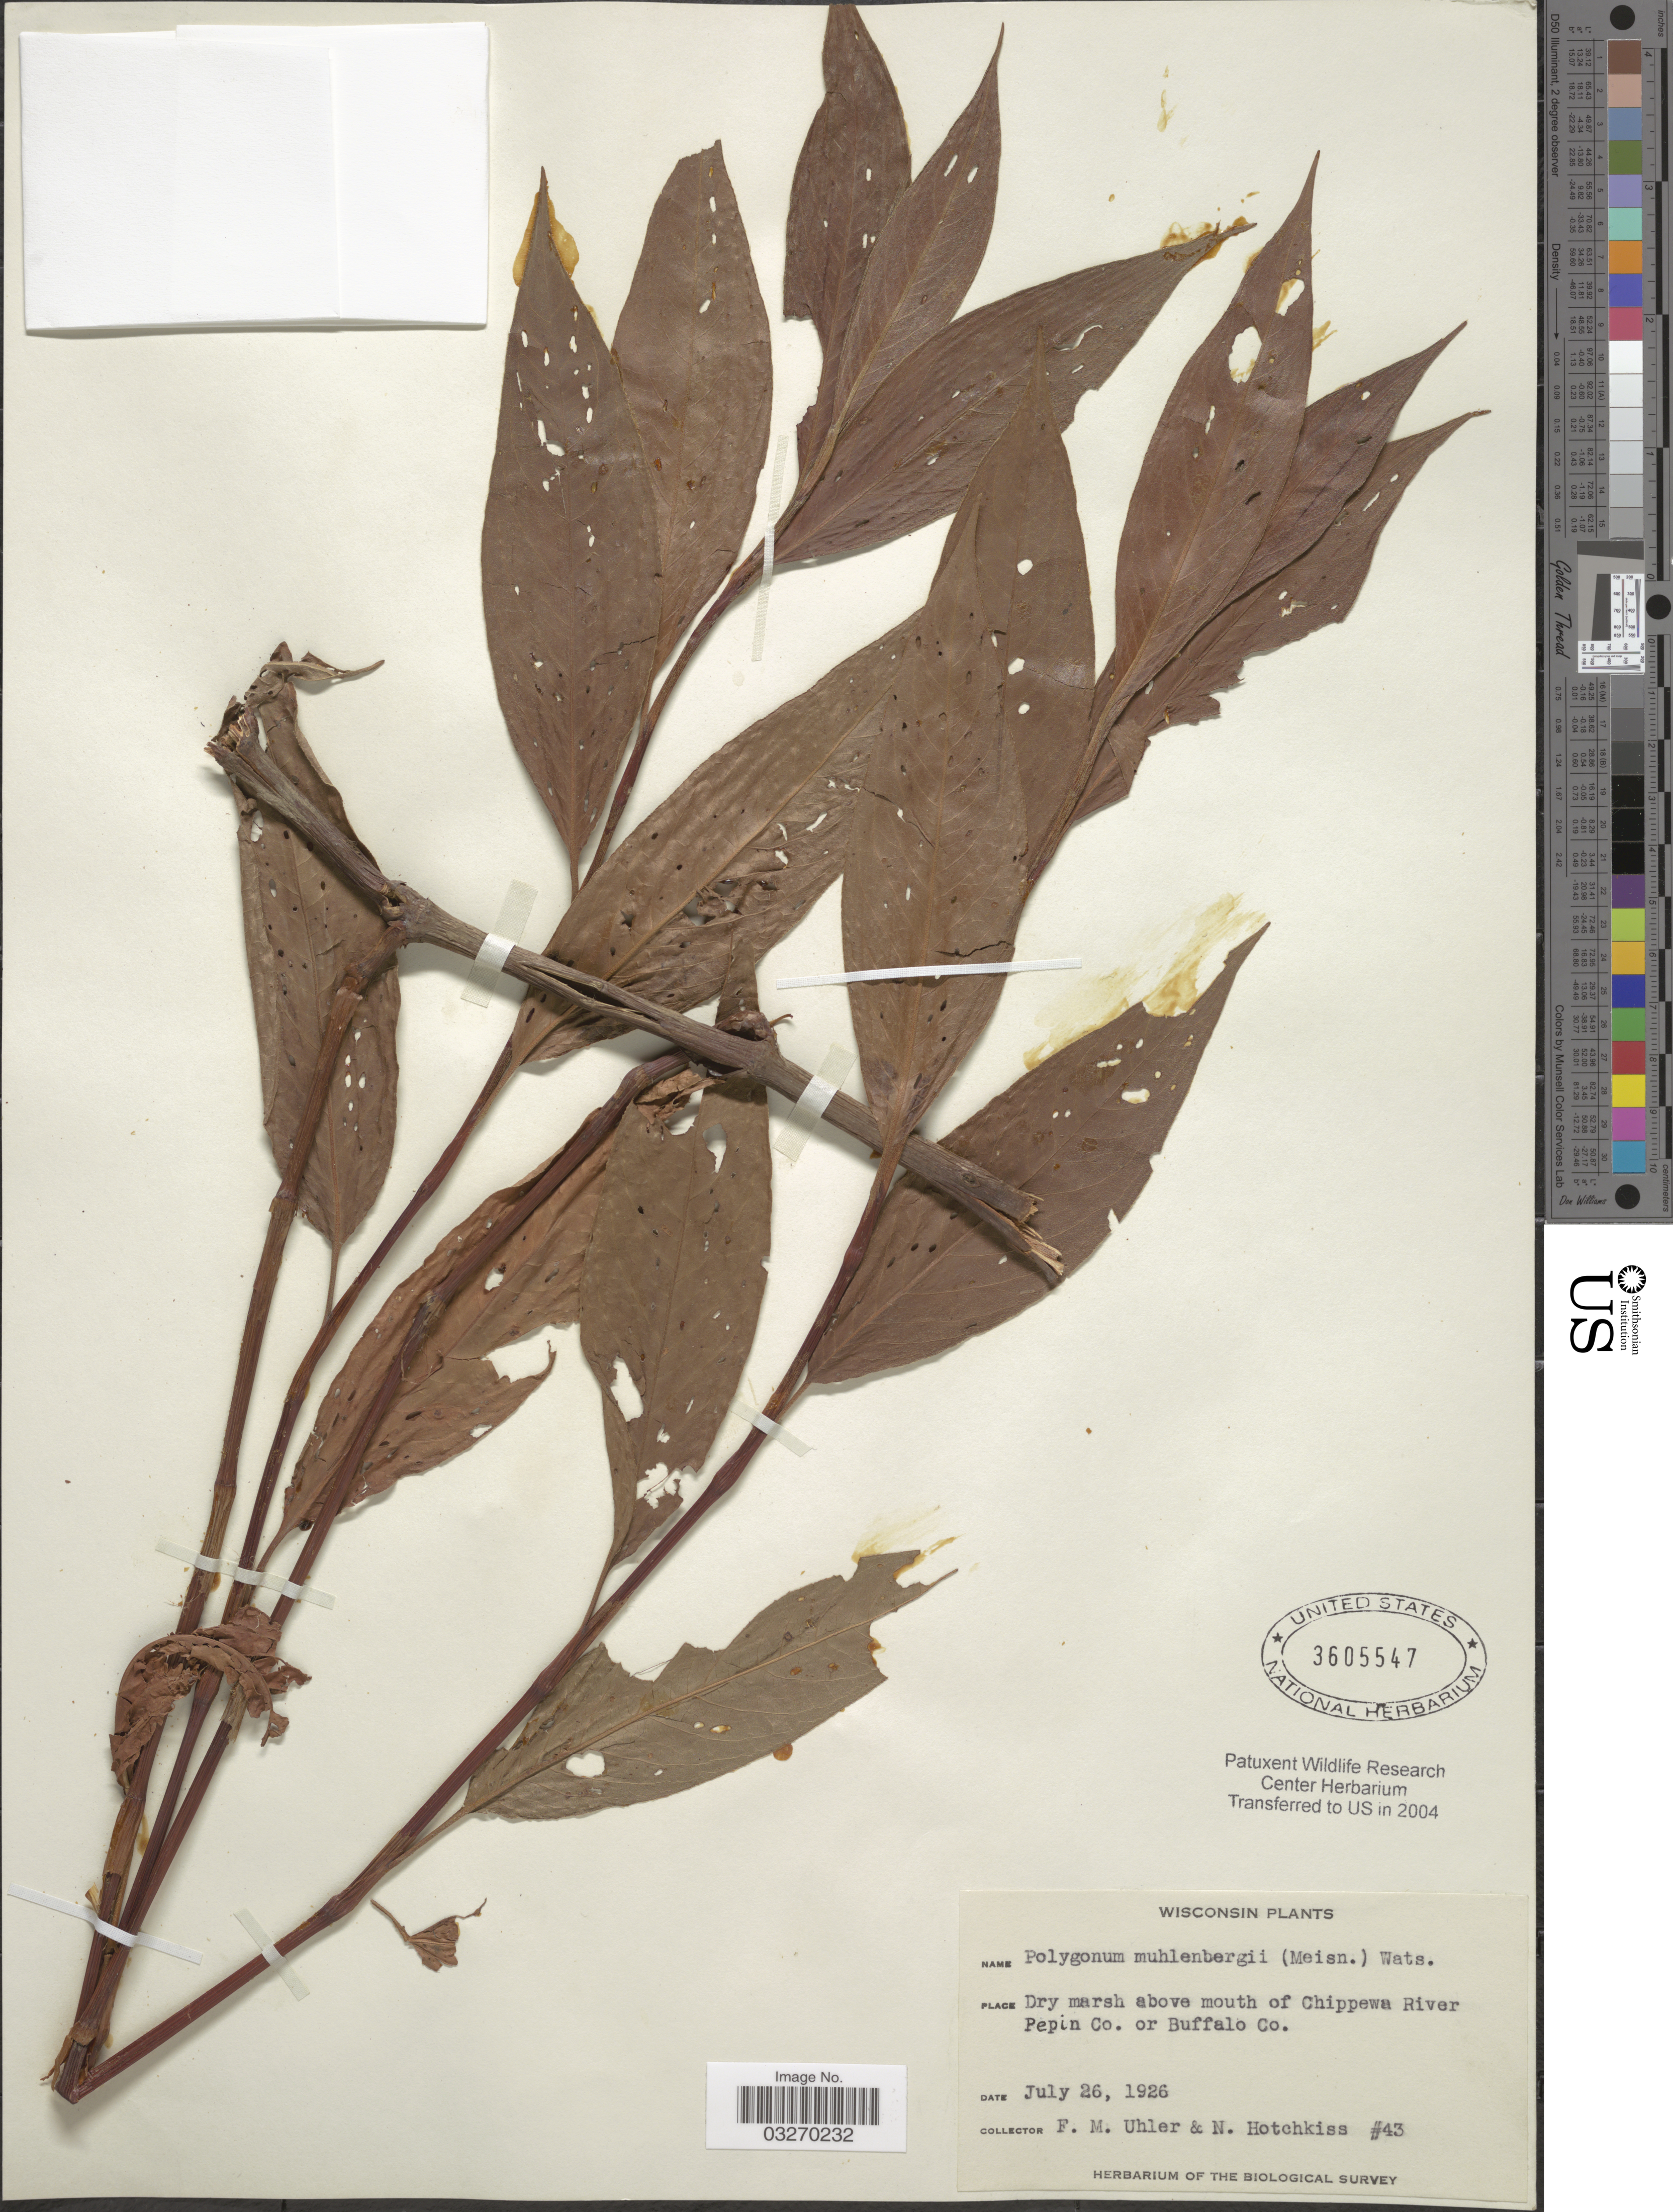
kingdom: Plantae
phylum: Tracheophyta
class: Magnoliopsida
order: Caryophyllales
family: Polygonaceae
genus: Persicaria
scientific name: Persicaria coccinea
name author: (Muhl. ex Willd.) Greene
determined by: Atha, D. E.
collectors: F. M. Uhler & N. Hotchkiss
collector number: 43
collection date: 1926-07-26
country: United States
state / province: Wisconsin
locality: Dry marsh above mouth of Chippewa River Pepin Co. or Buffalo Co.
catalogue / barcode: US 3605547